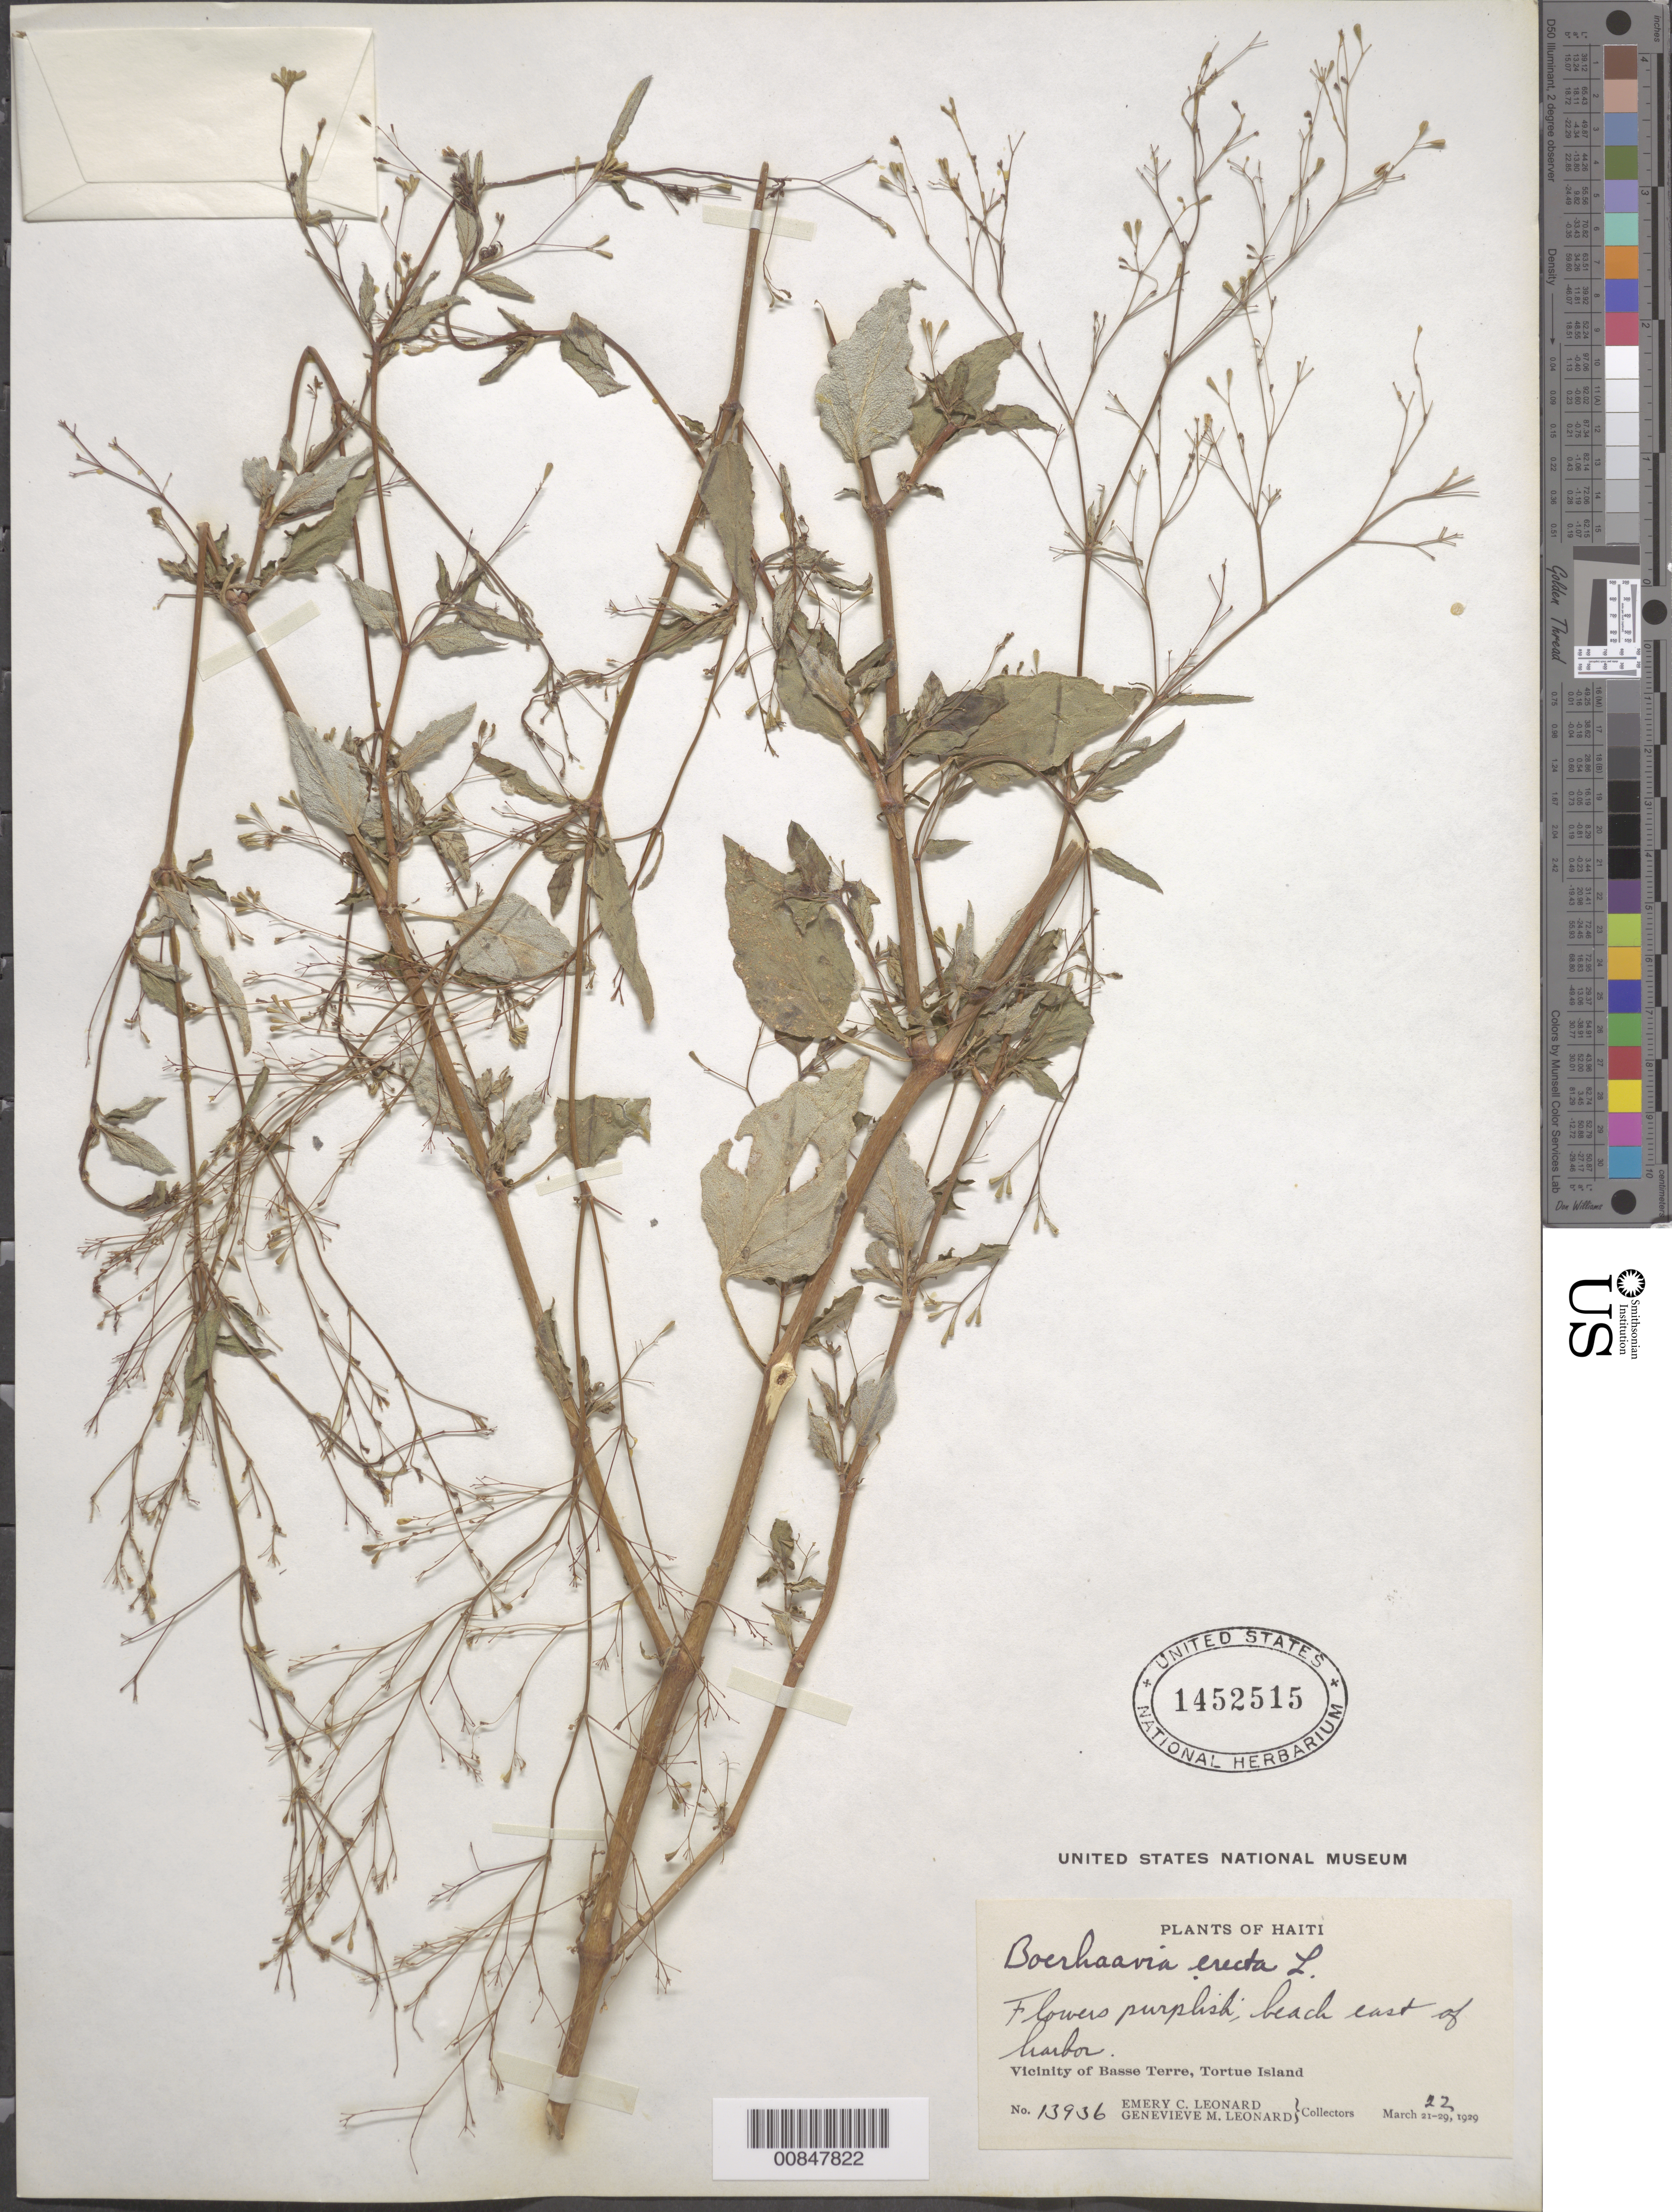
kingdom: Plantae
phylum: Tracheophyta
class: Magnoliopsida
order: Caryophyllales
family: Nyctaginaceae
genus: Boerhavia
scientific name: Boerhavia erecta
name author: L.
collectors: E. C. Leonard & G. M. Leonard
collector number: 13936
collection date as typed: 22 Mar 1929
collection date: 1929-03-22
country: Haiti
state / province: Nord-Óuest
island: Île de la Tortue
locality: Vicinity of Basse Terre, Tortue Island. Beach east of harbor.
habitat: Beach.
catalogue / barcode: US 1452515